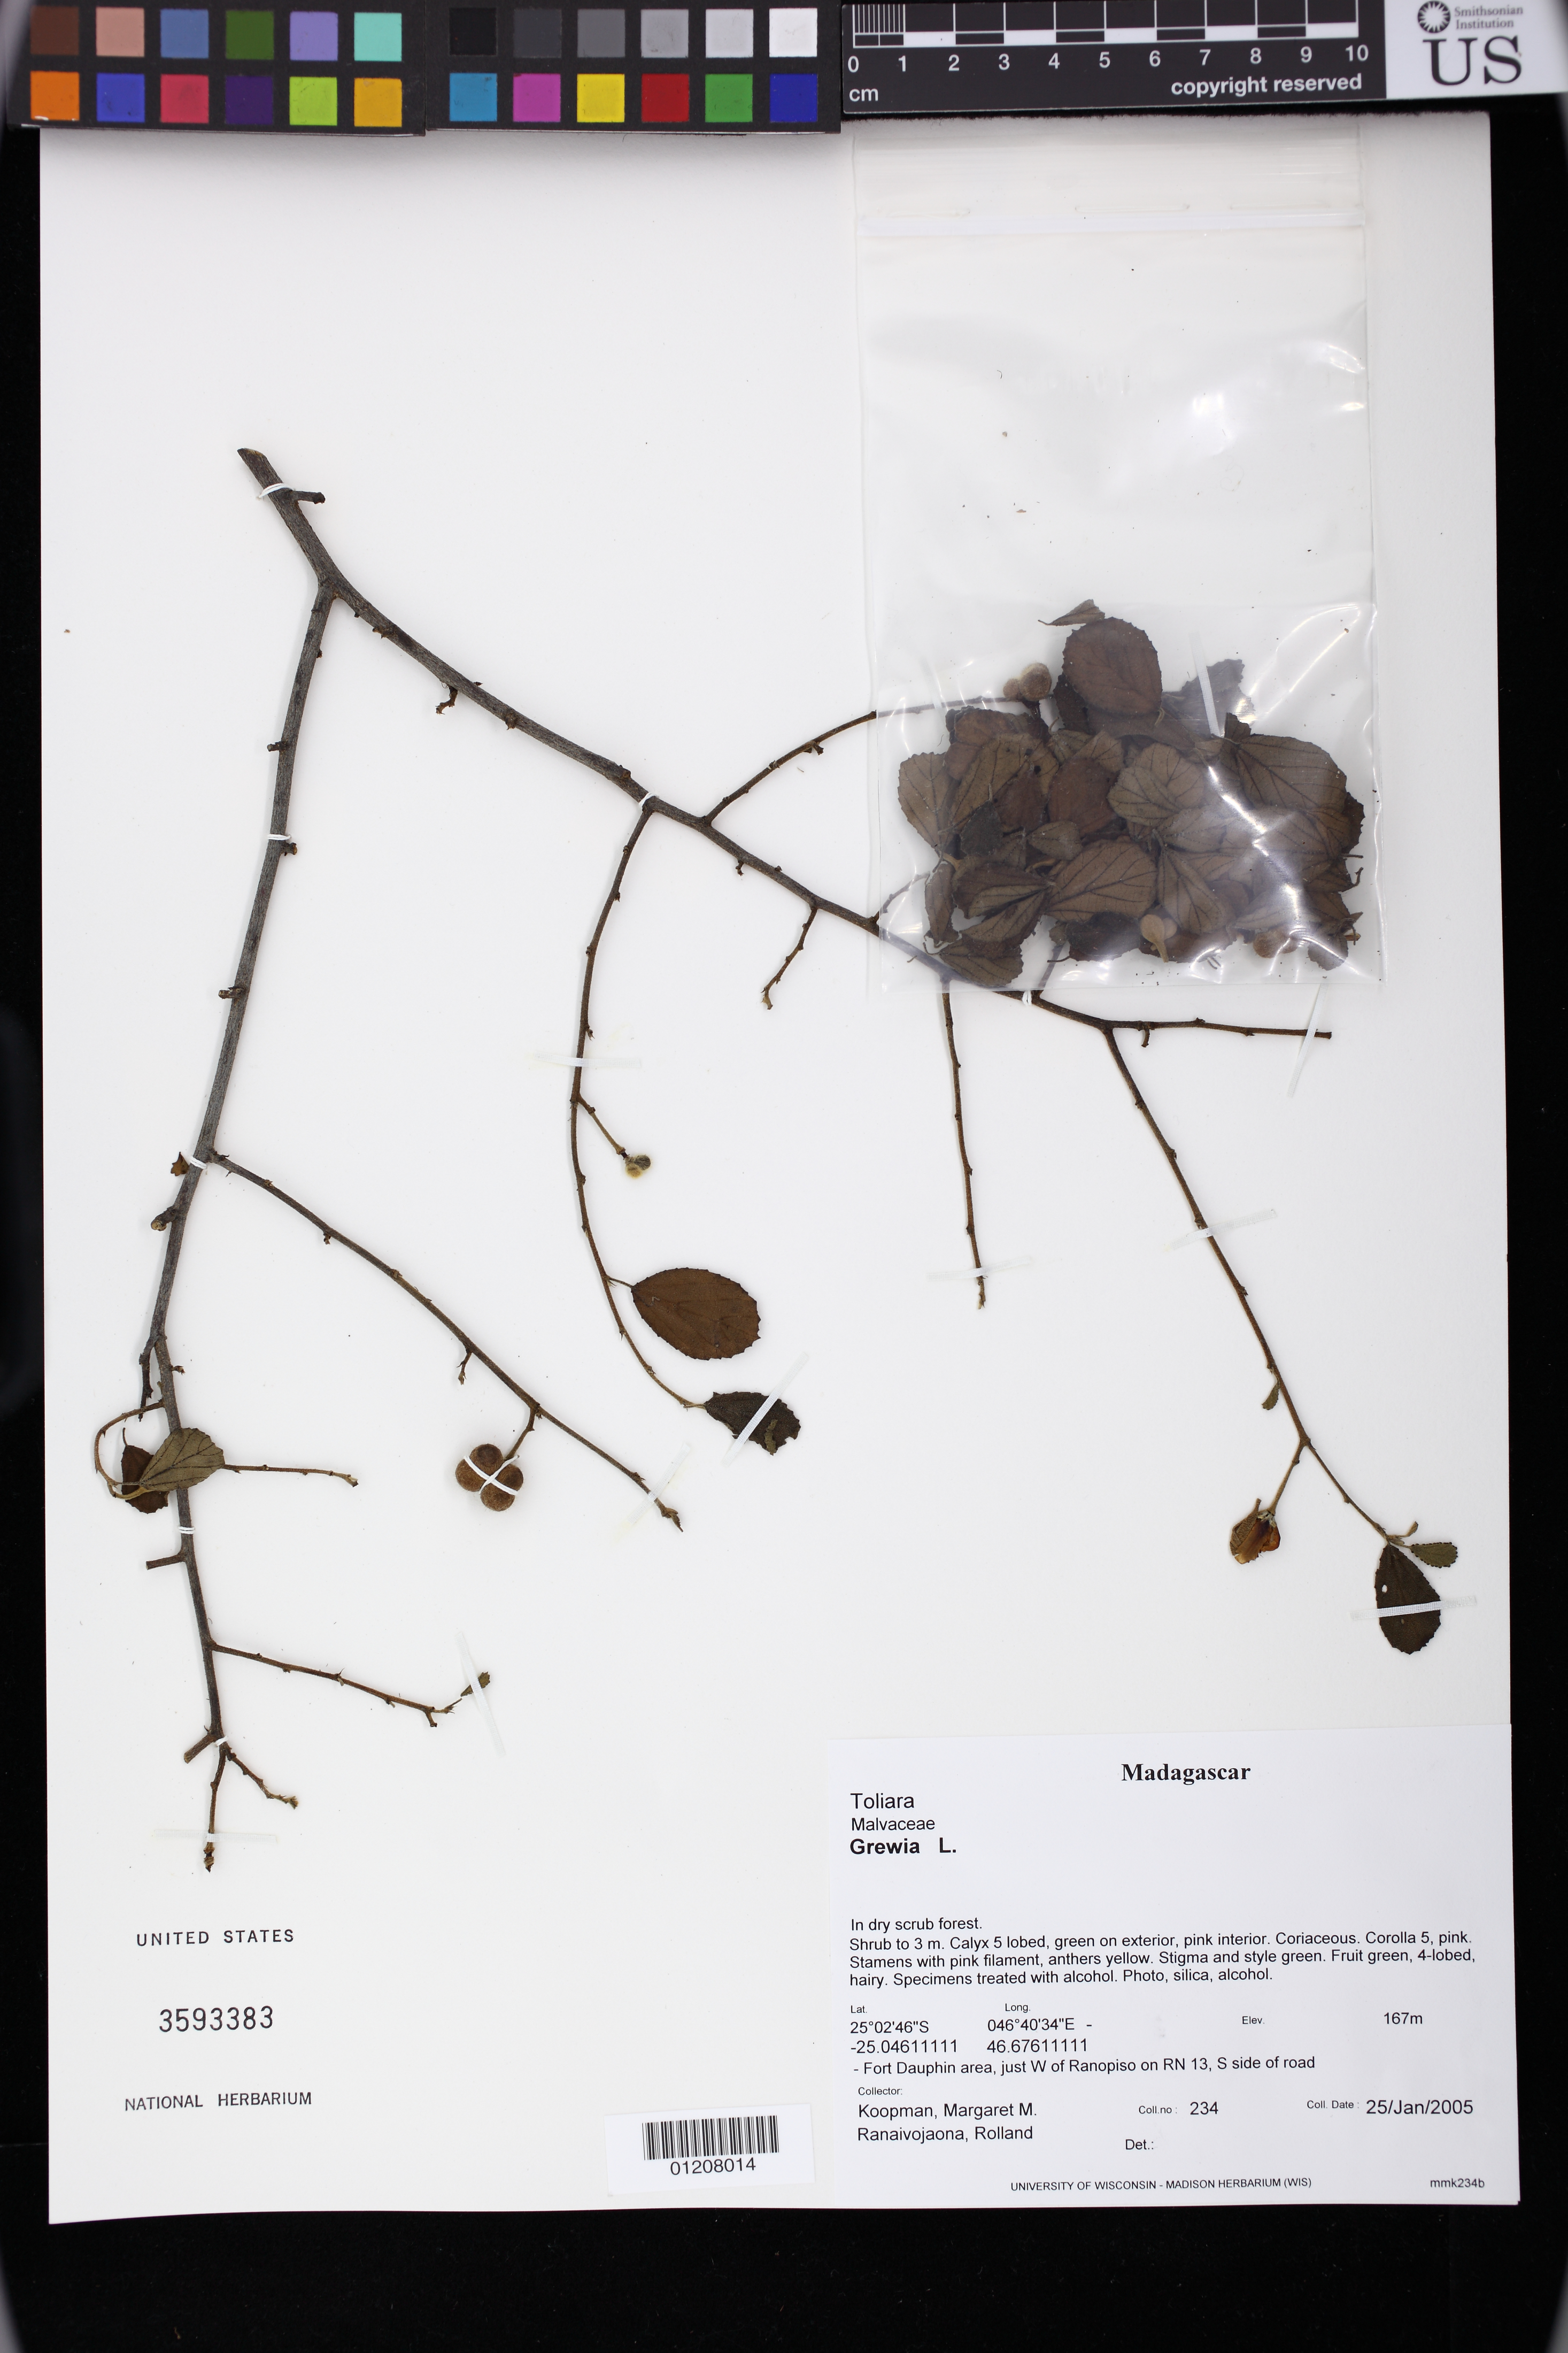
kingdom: Plantae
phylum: Tracheophyta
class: Magnoliopsida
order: Malvales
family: Malvaceae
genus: Grewia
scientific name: Grewia sp.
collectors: M. M. Koopman & R. Ranaivojaona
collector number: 234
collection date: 2005-01-25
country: Madagascar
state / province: Anosy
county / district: Tolanaro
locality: Toliara. In dry scrub forest. Fort Dauphin area, just W of Ranopiso on RN 13, S side of road.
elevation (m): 167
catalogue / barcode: US 3593383